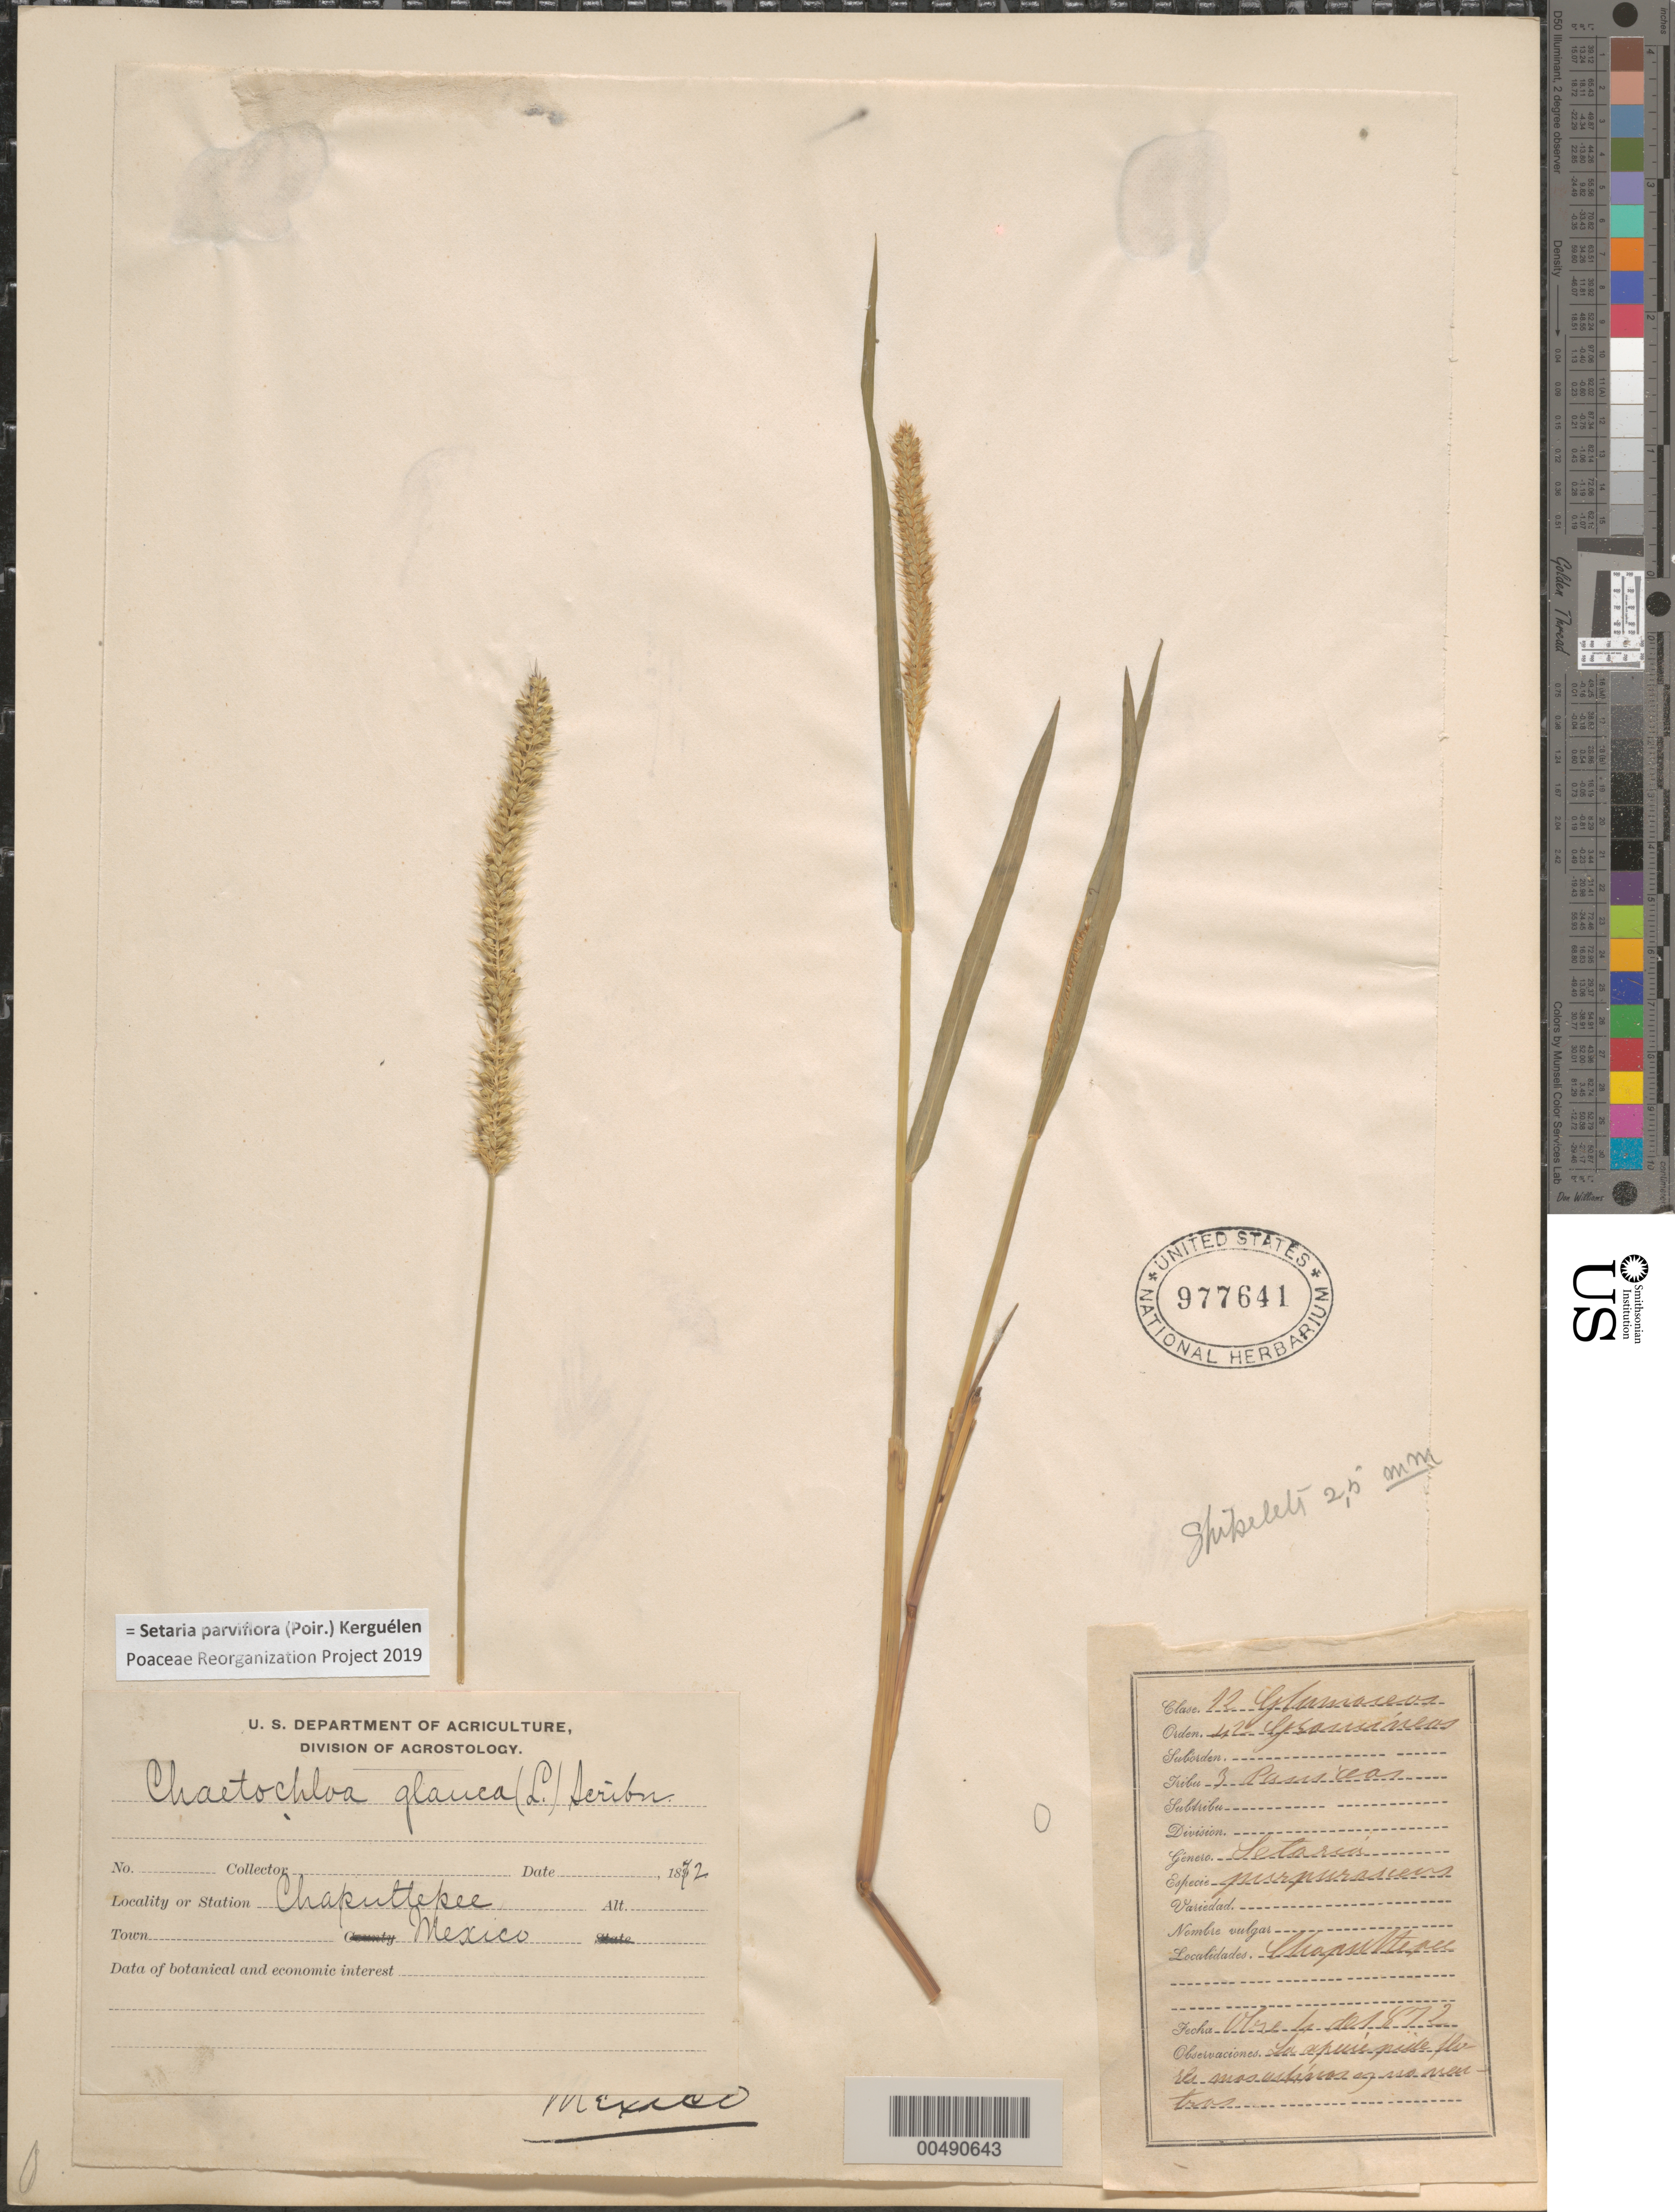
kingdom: Plantae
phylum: Tracheophyta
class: Liliopsida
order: Poales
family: Poaceae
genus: Setaria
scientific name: Setaria parviflora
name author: (Poir.) Kerguélen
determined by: Poaceae Reorganization Project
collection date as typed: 1872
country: Mexico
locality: Chapultepec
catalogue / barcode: US 977641